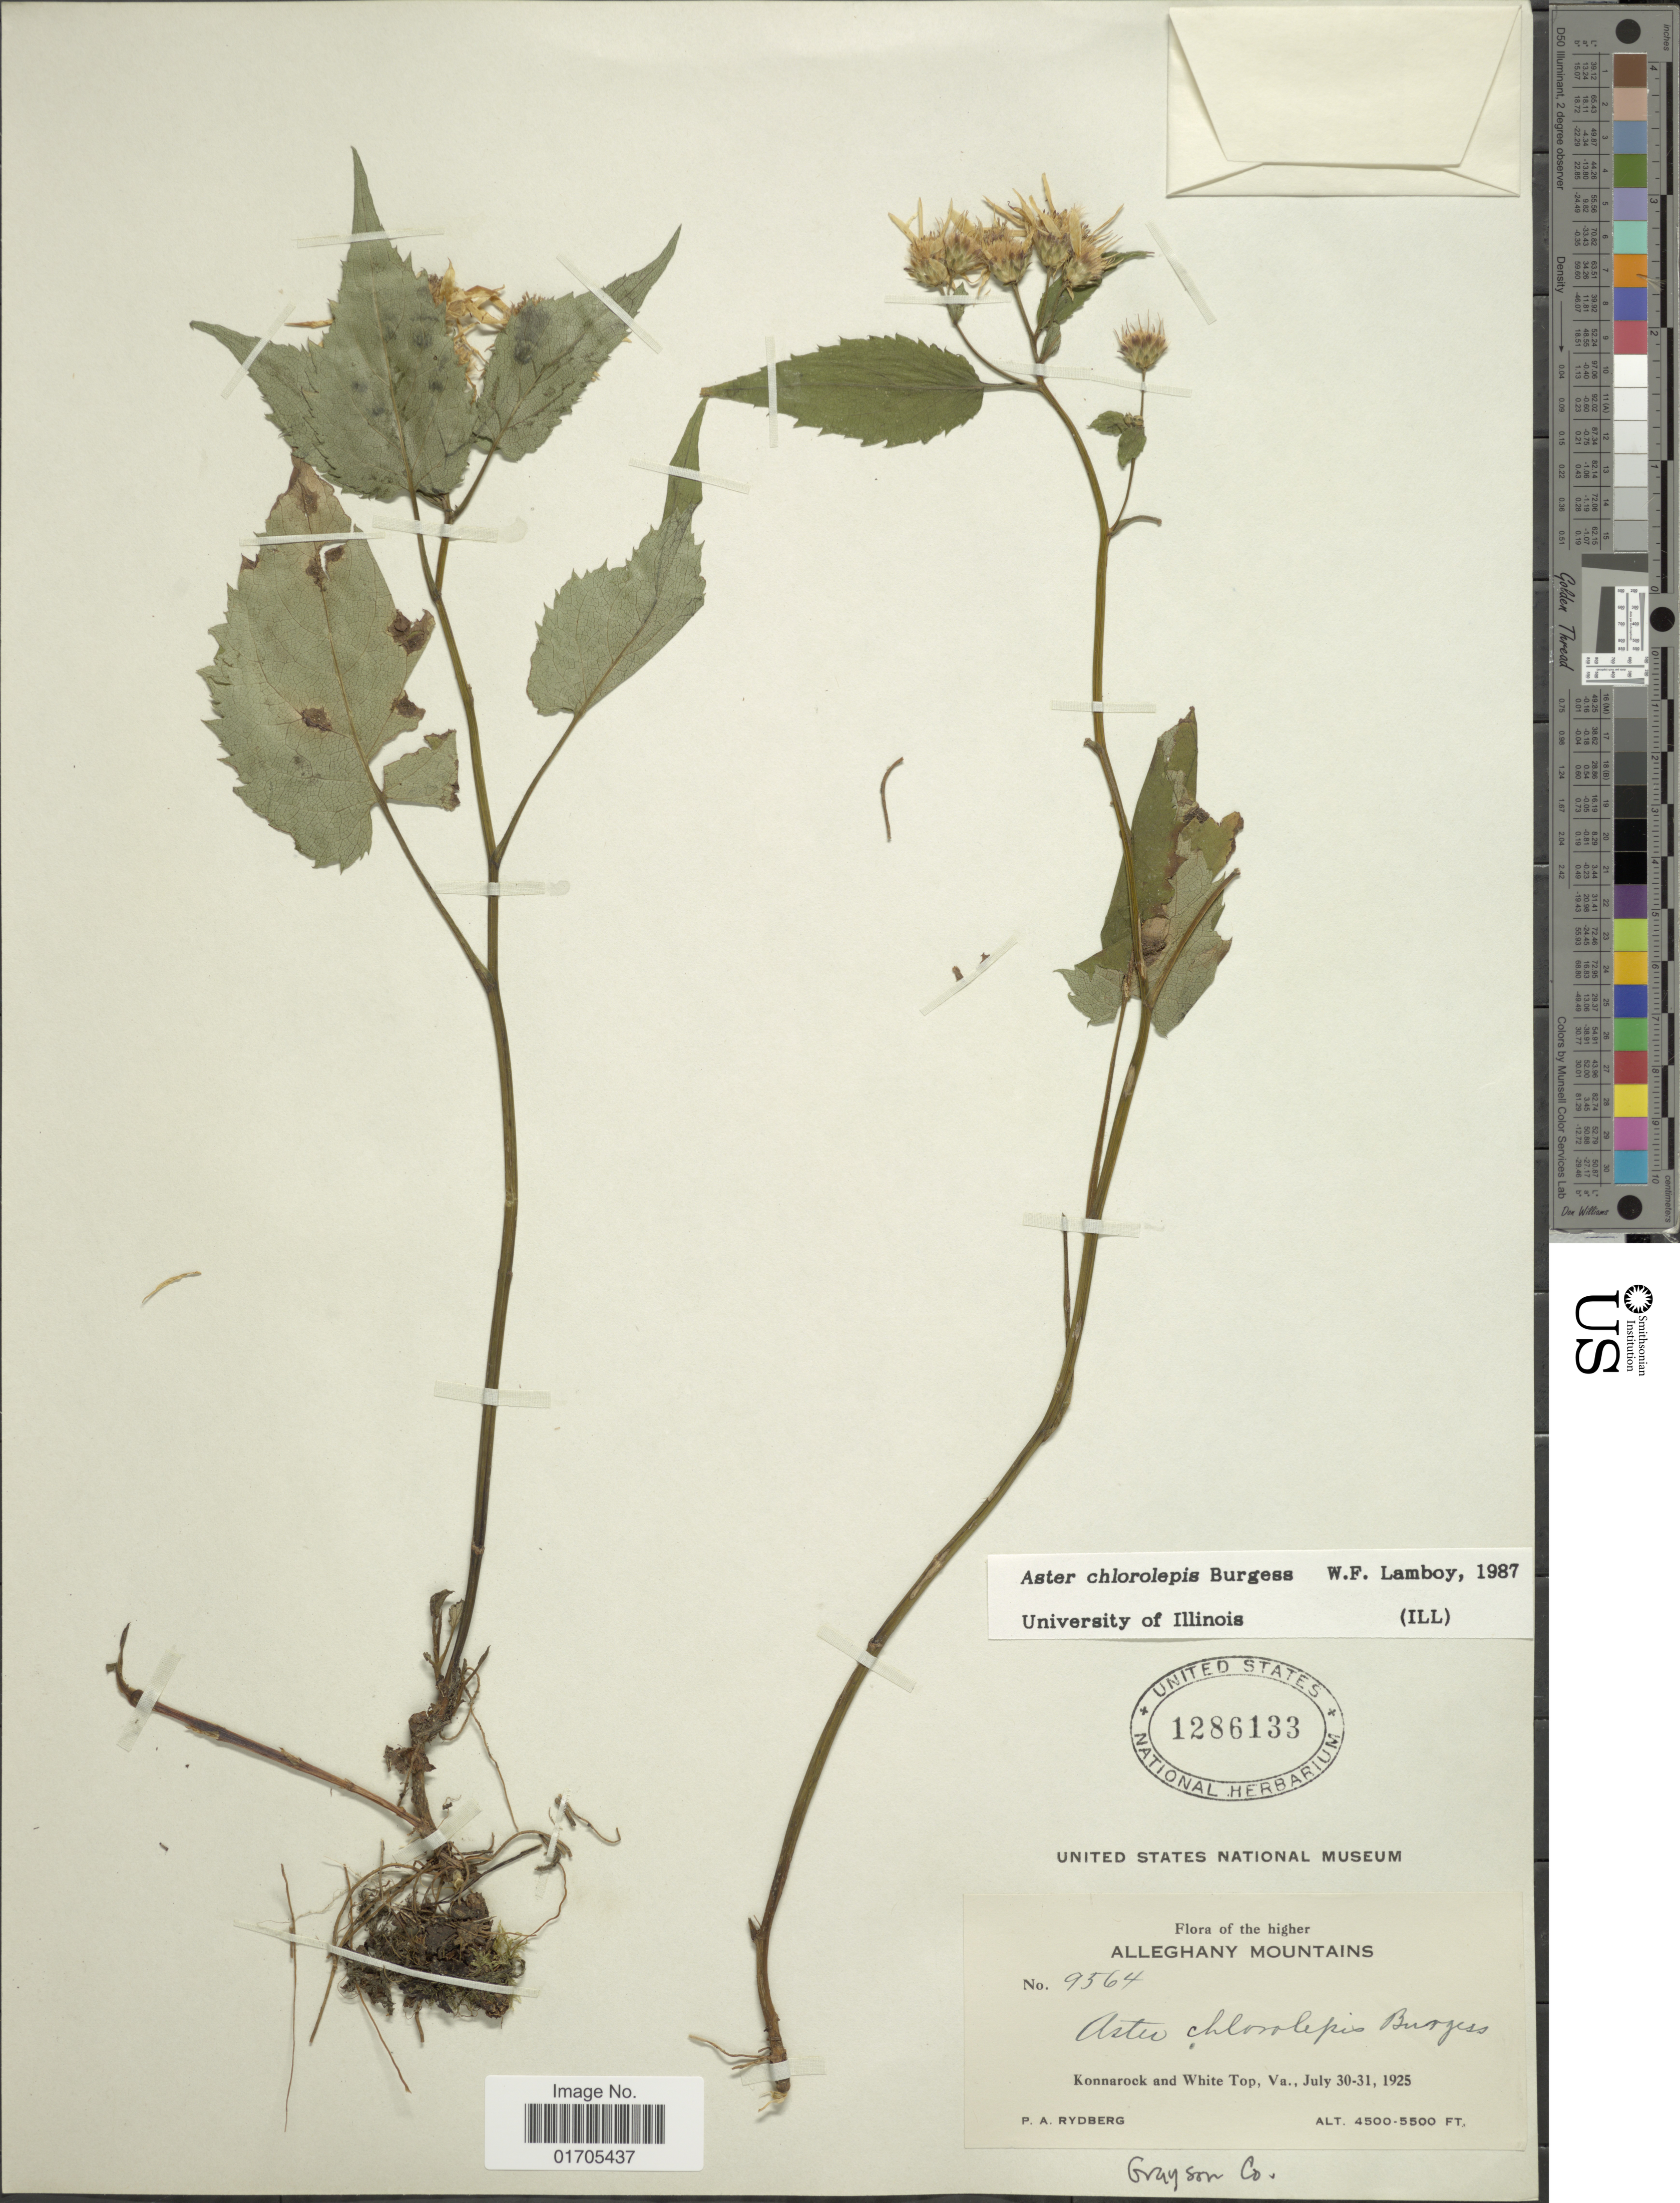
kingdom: Plantae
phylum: Tracheophyta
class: Magnoliopsida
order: Asterales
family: Asteraceae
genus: Eurybia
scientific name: Eurybia chlorolepis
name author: G.L. Nesom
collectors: P. A. Rydberg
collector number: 9564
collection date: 1925-07-30/1925-07-31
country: United States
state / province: Virginia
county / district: Grayson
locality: Higher Alleghany Mountains. Konnarock and White Top,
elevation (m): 1372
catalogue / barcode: US 1286133